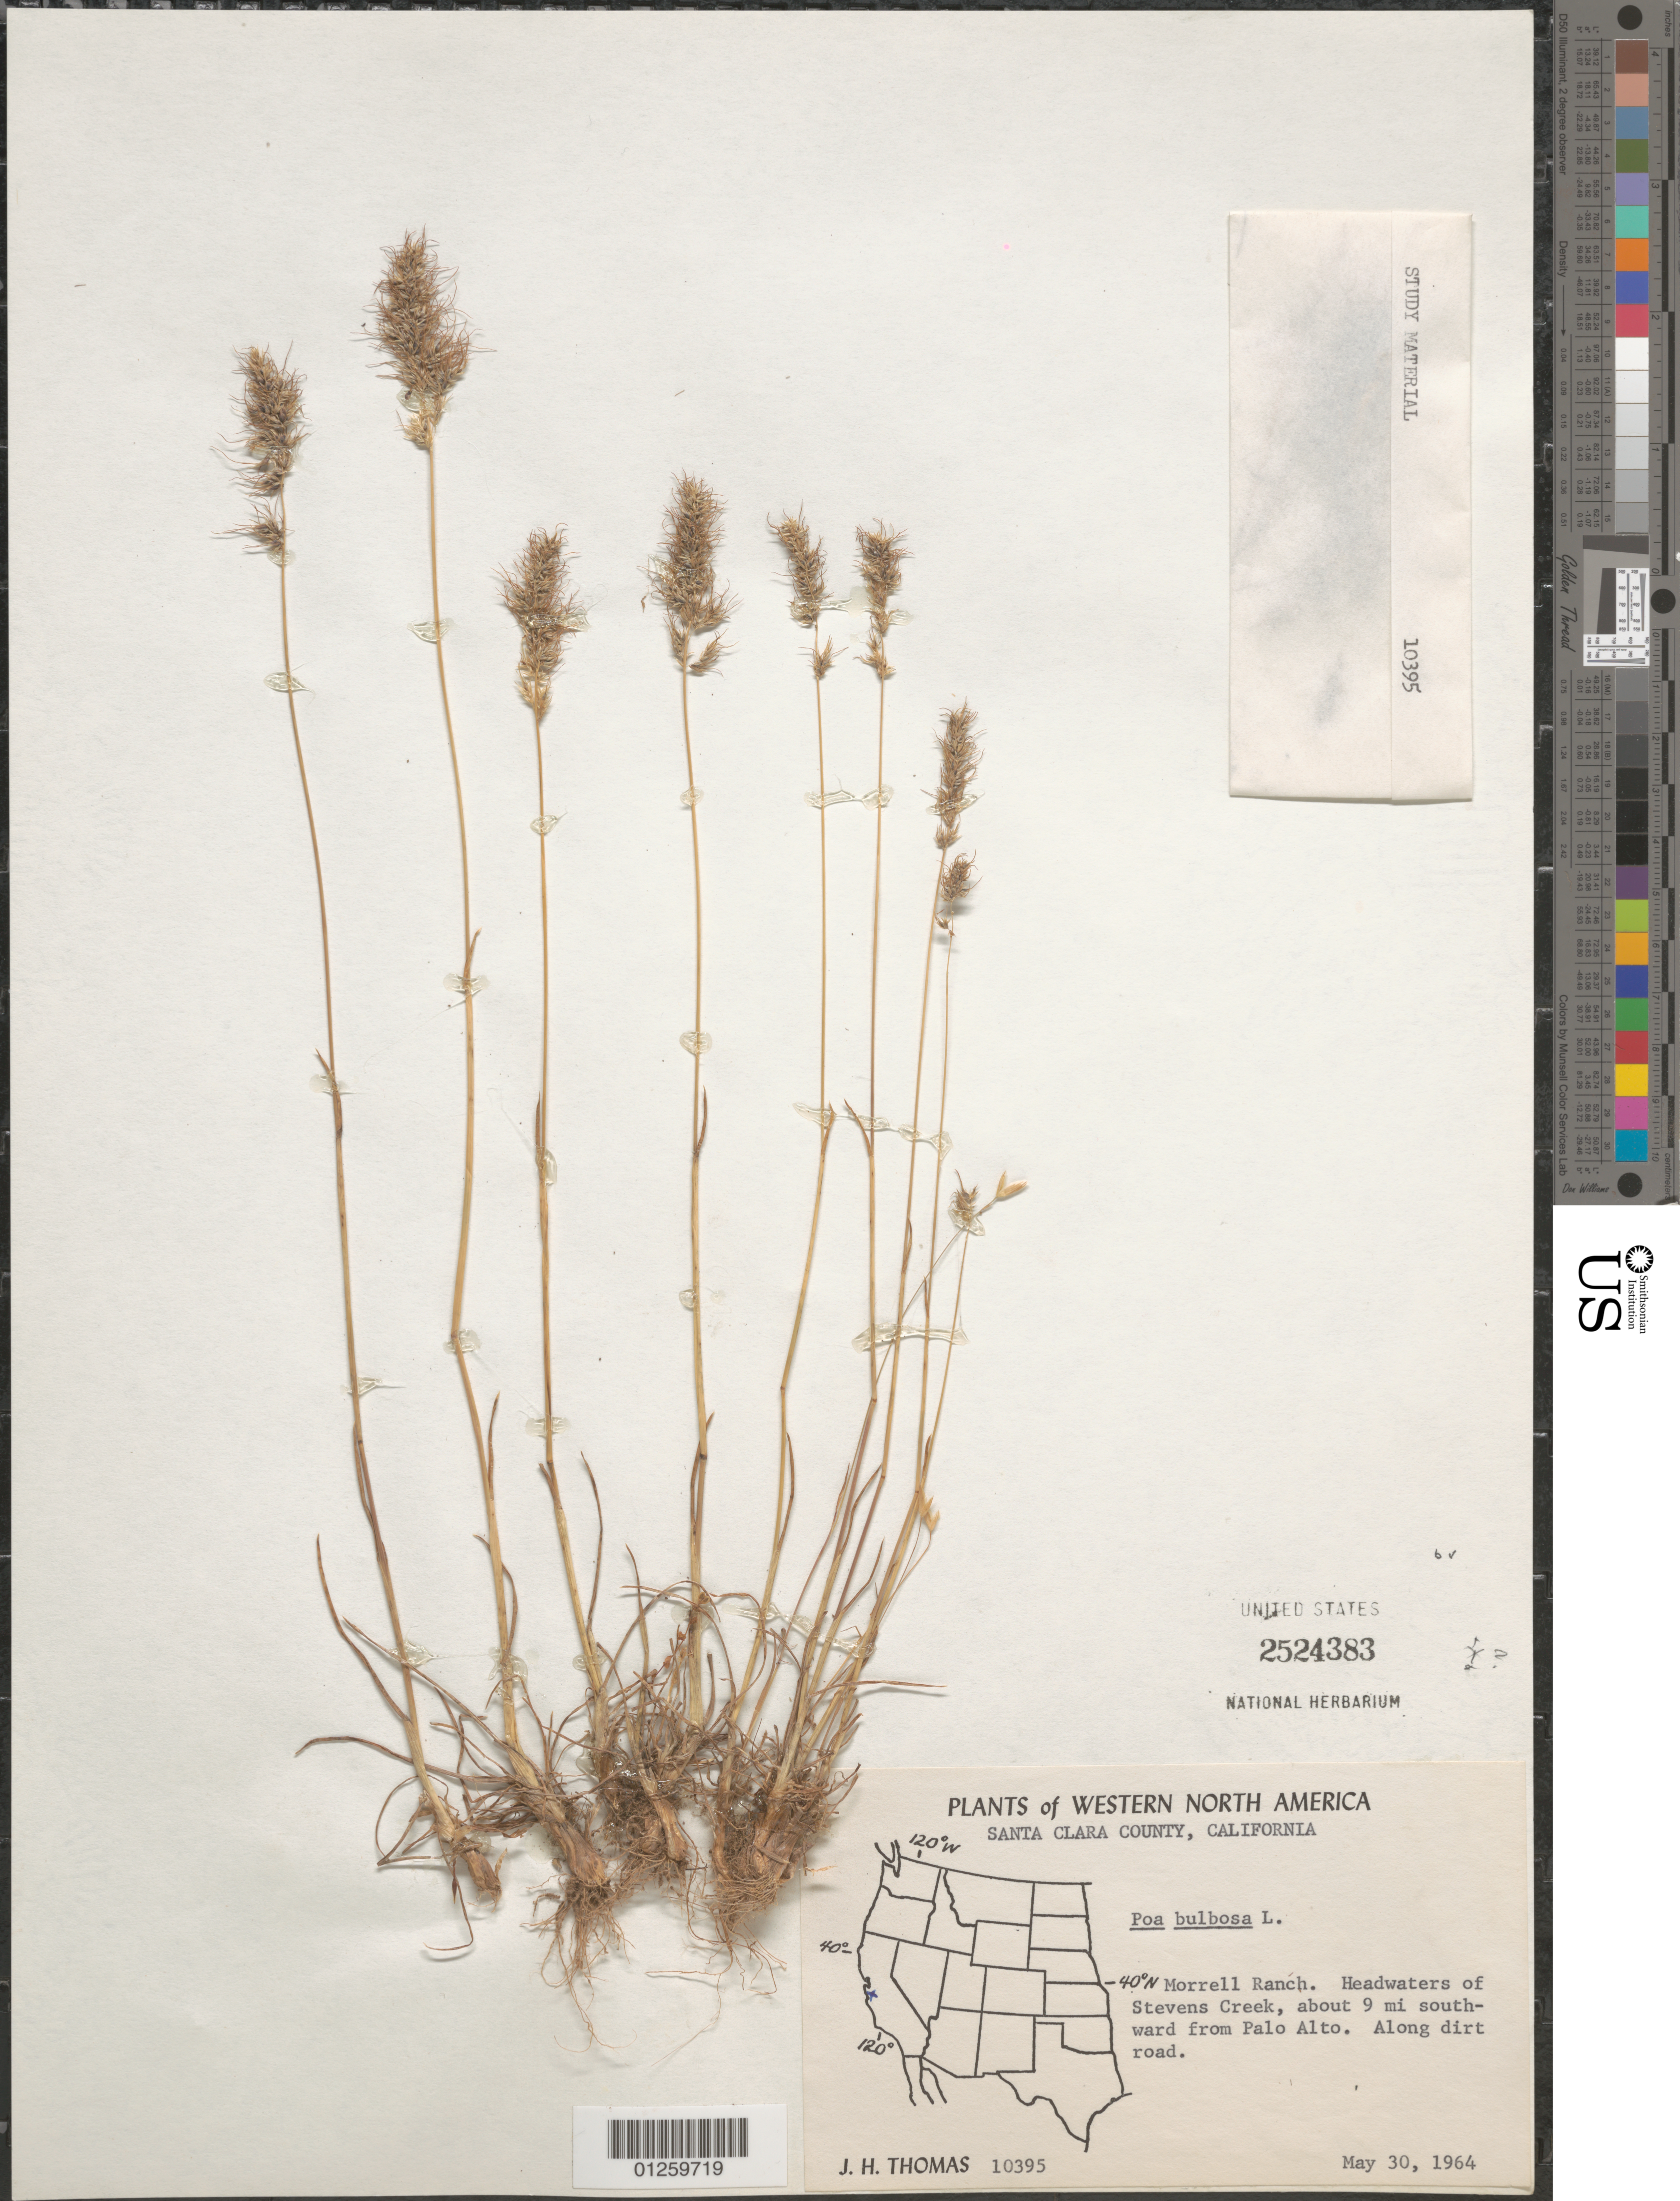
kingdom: Plantae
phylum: Tracheophyta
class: Liliopsida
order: Poales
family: Poaceae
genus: Poa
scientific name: Poa iconia var. iconia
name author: Azn.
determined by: Soreng, Robert J., Research Associate (BOT), Smithsonian Institution - National Museum of Natural History (UNITED STATES)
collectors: J. H. Thomas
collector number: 10395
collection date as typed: May 30, 1964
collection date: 1964-05-30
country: United States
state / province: California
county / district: Santa Clara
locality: Morrell Ranch. Headwaters of Stevens Creek, about 9 miles south-ward from Palo Alto.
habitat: Along dirt road.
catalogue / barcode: US 2524383